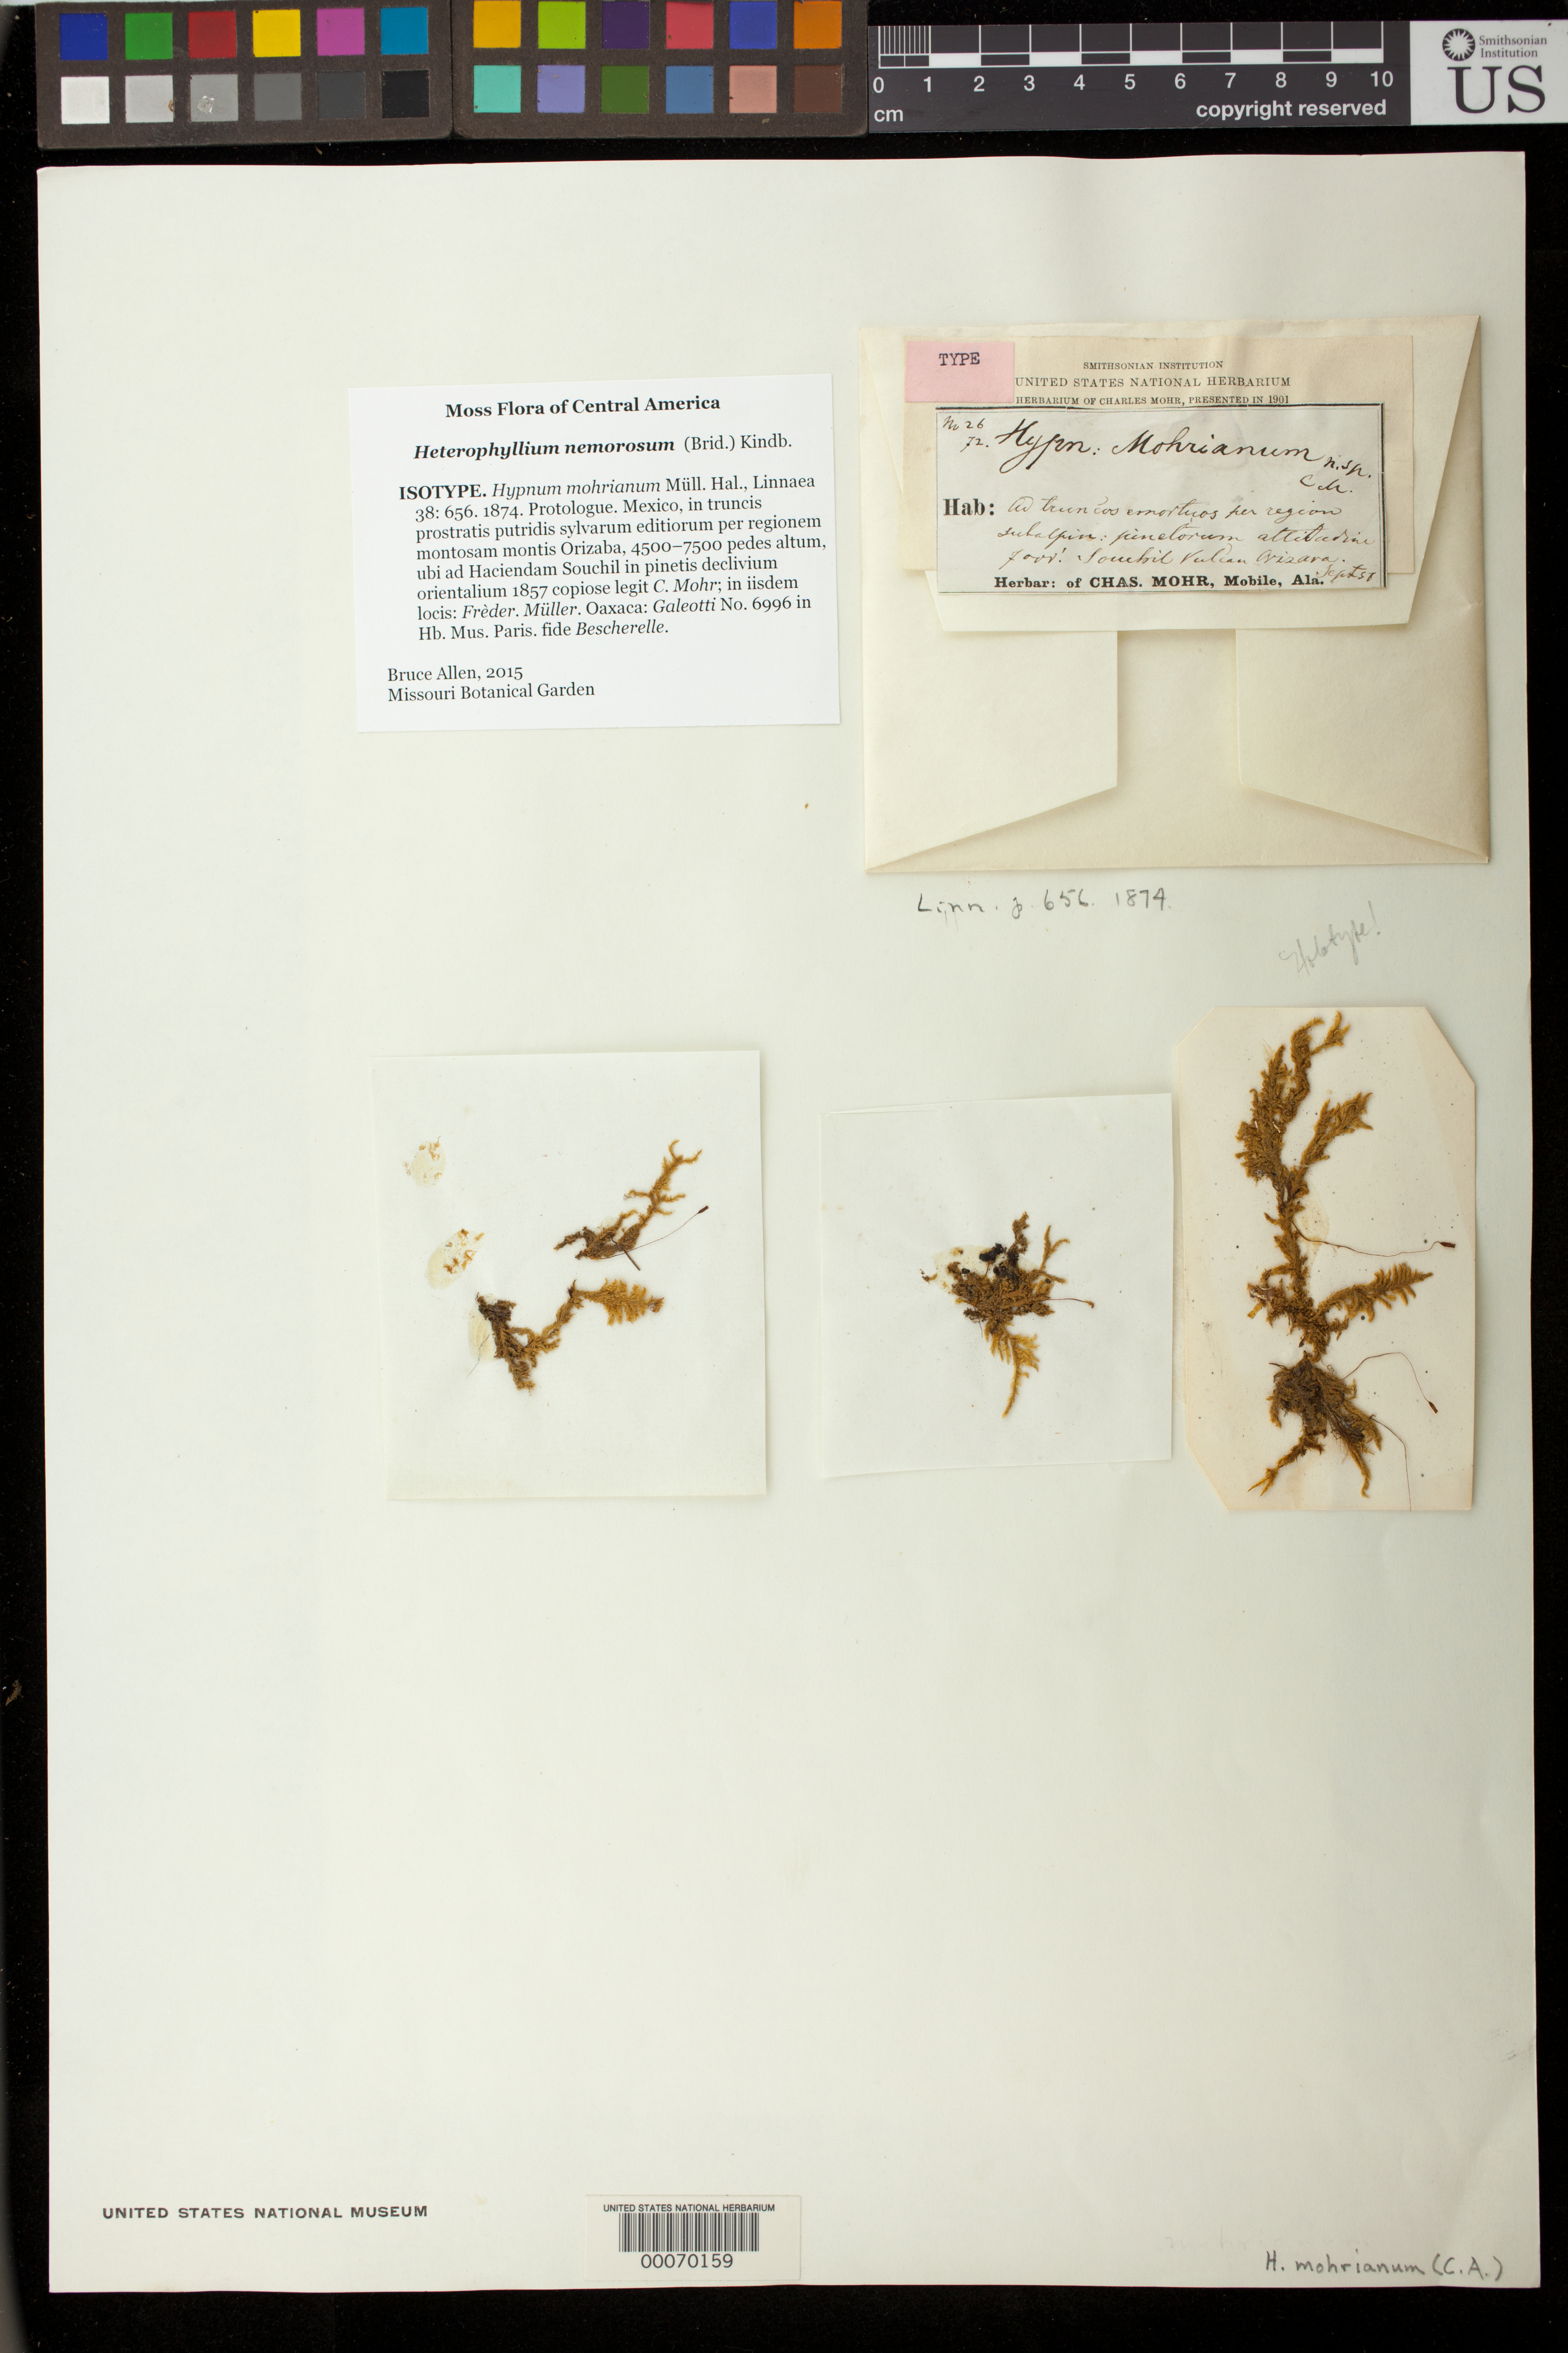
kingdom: Plantae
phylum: Bryophyta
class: Bryopsida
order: Hypnales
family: Hypnaceae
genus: Hypnum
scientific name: Hypnum mohrianum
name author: Müll. Hal.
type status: Syntype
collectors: C. T. Mohr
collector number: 26 / 72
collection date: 1857-09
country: Mexico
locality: Souchil, Volcan Orizaba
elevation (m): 2134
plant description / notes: Specimen annotated (unsigned, undated) "Holotype!" Annotated as isotype by B. Allen (2015). Other collections are cited in protologue, suggesting this is a s syntype. Note that a second packet has apparently been removed from this sheet (sometime prior to 2014).